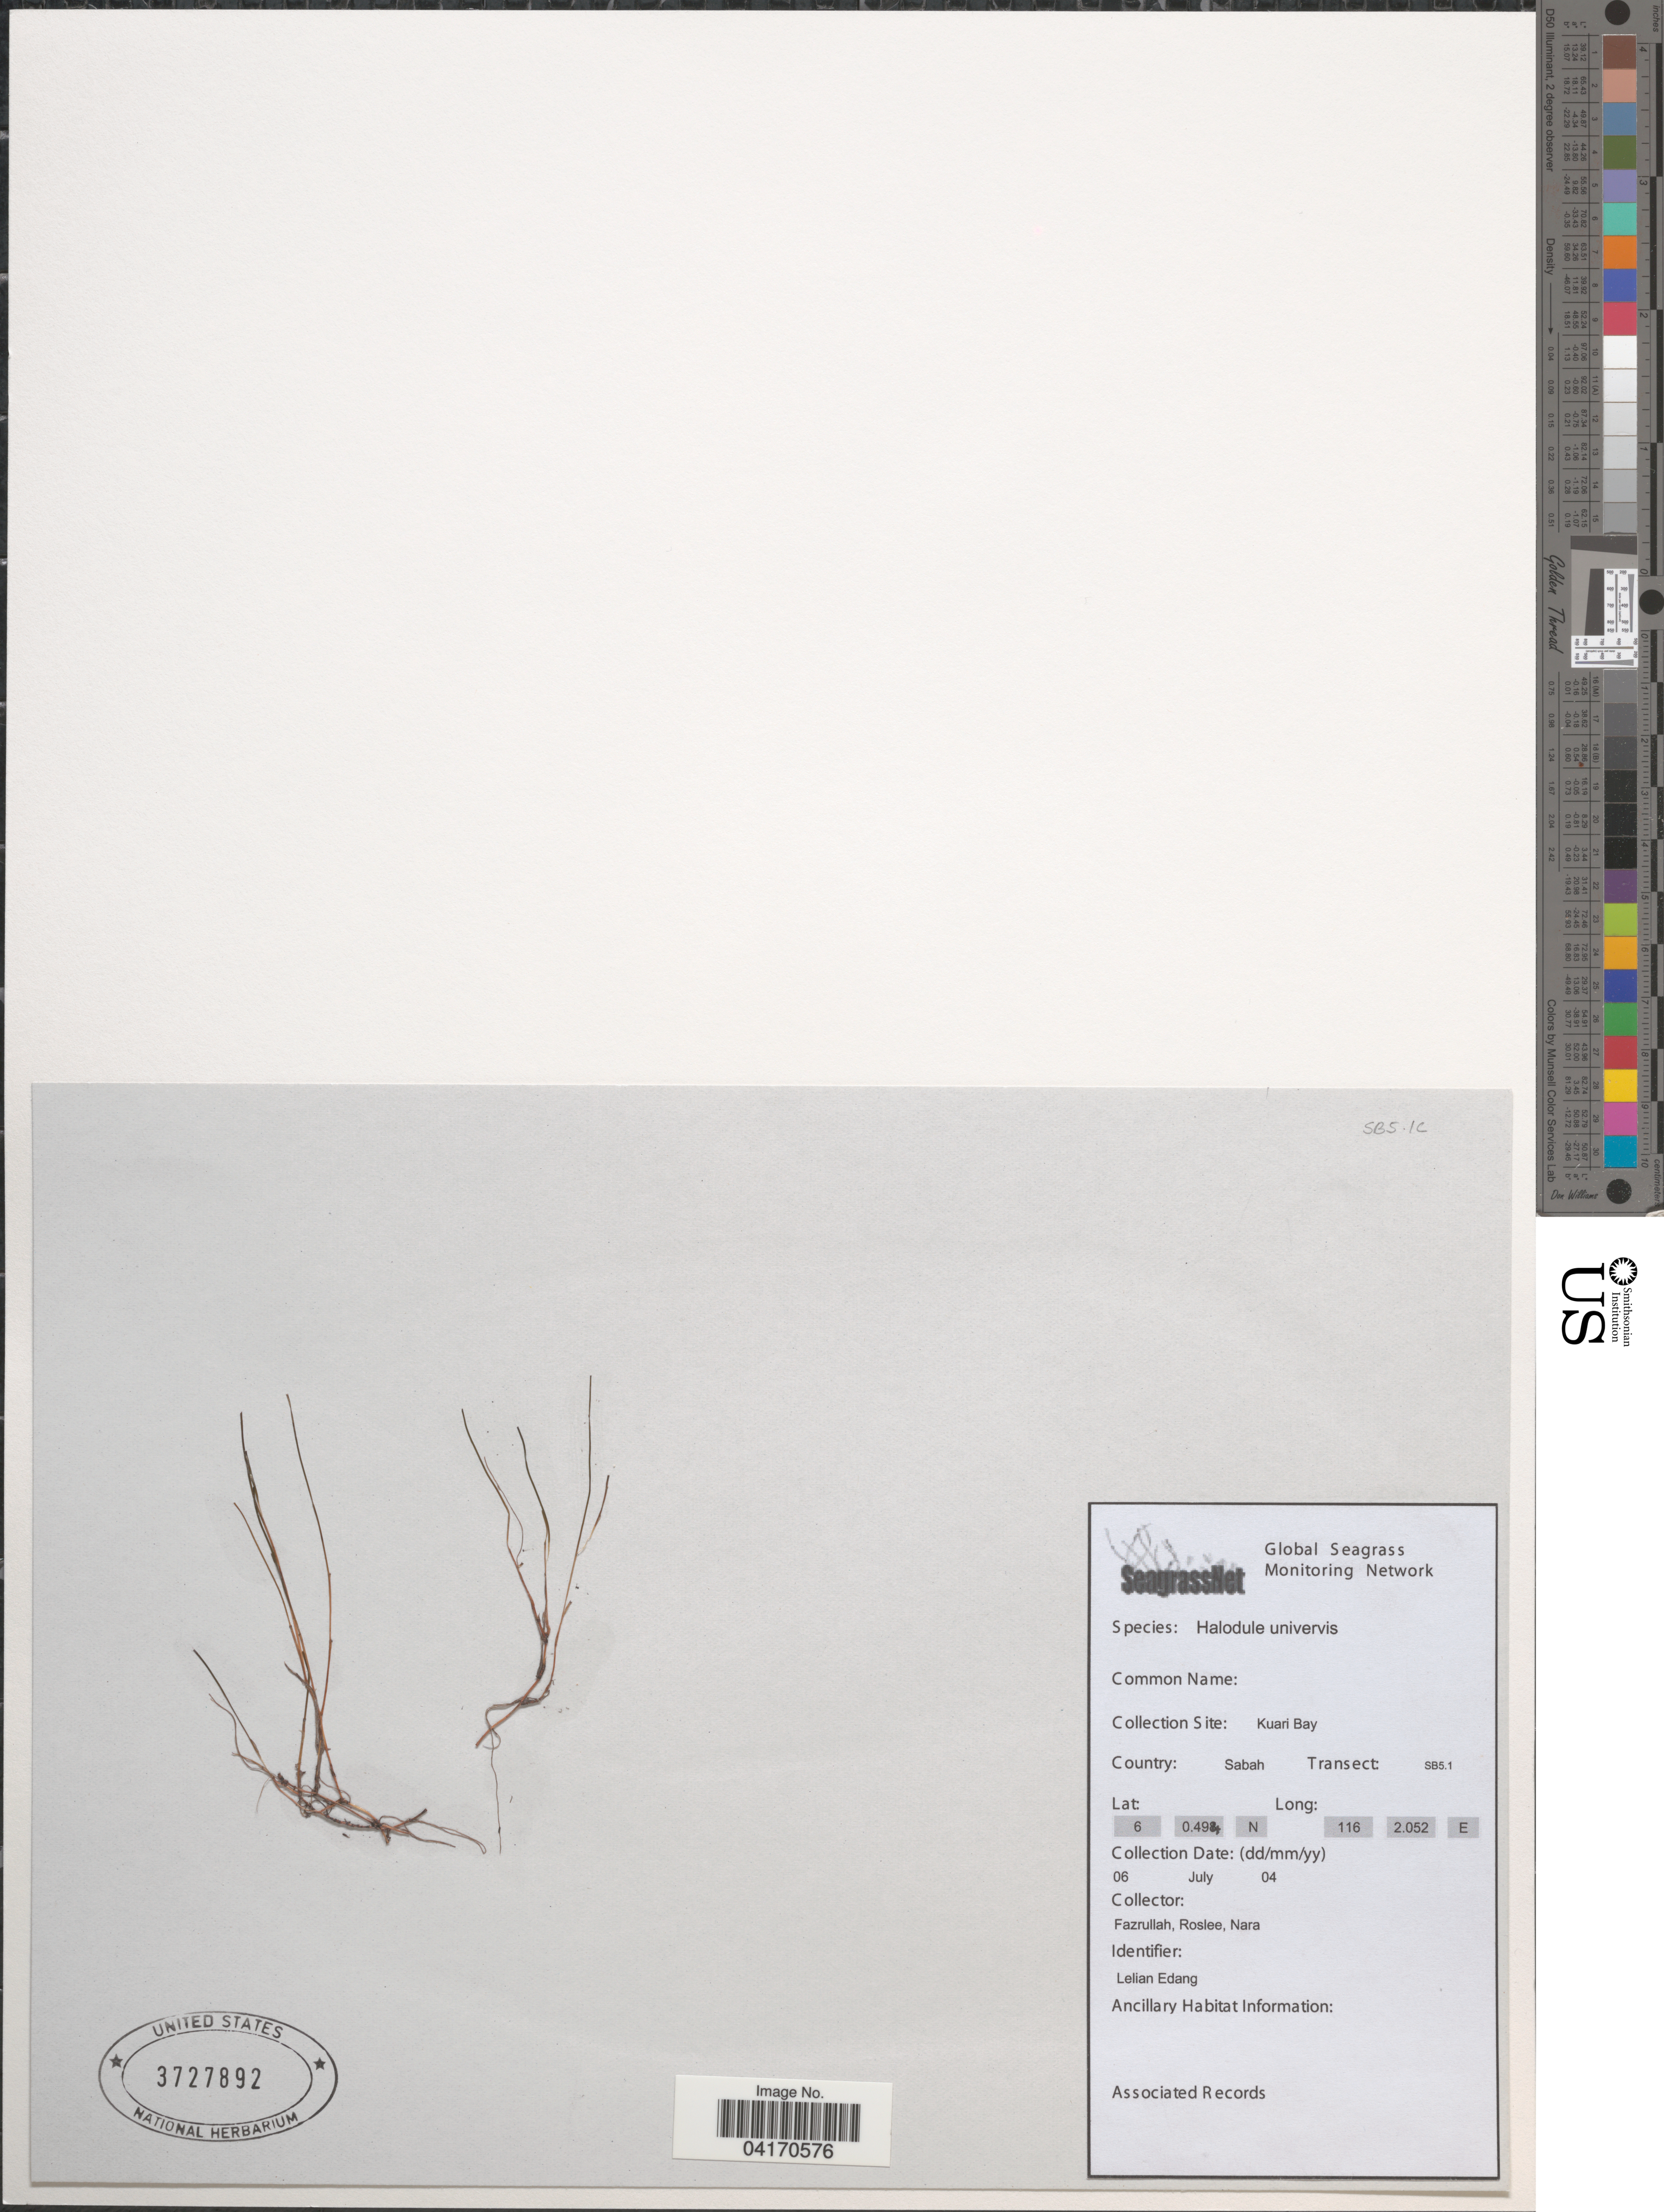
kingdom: Plantae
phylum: Tracheophyta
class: Liliopsida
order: Alismatales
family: Cymodoceaceae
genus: Halodule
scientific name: Halodule uninervis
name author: (Forssk.) Asch.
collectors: Fazrullah, Roslee & Nara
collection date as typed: Transcribed d/m/y: 6/7/4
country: Malaysia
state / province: Sabah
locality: Collection Site: Kuari Bay. Country: Sabah Transect: SB5.1.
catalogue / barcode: US 3727892